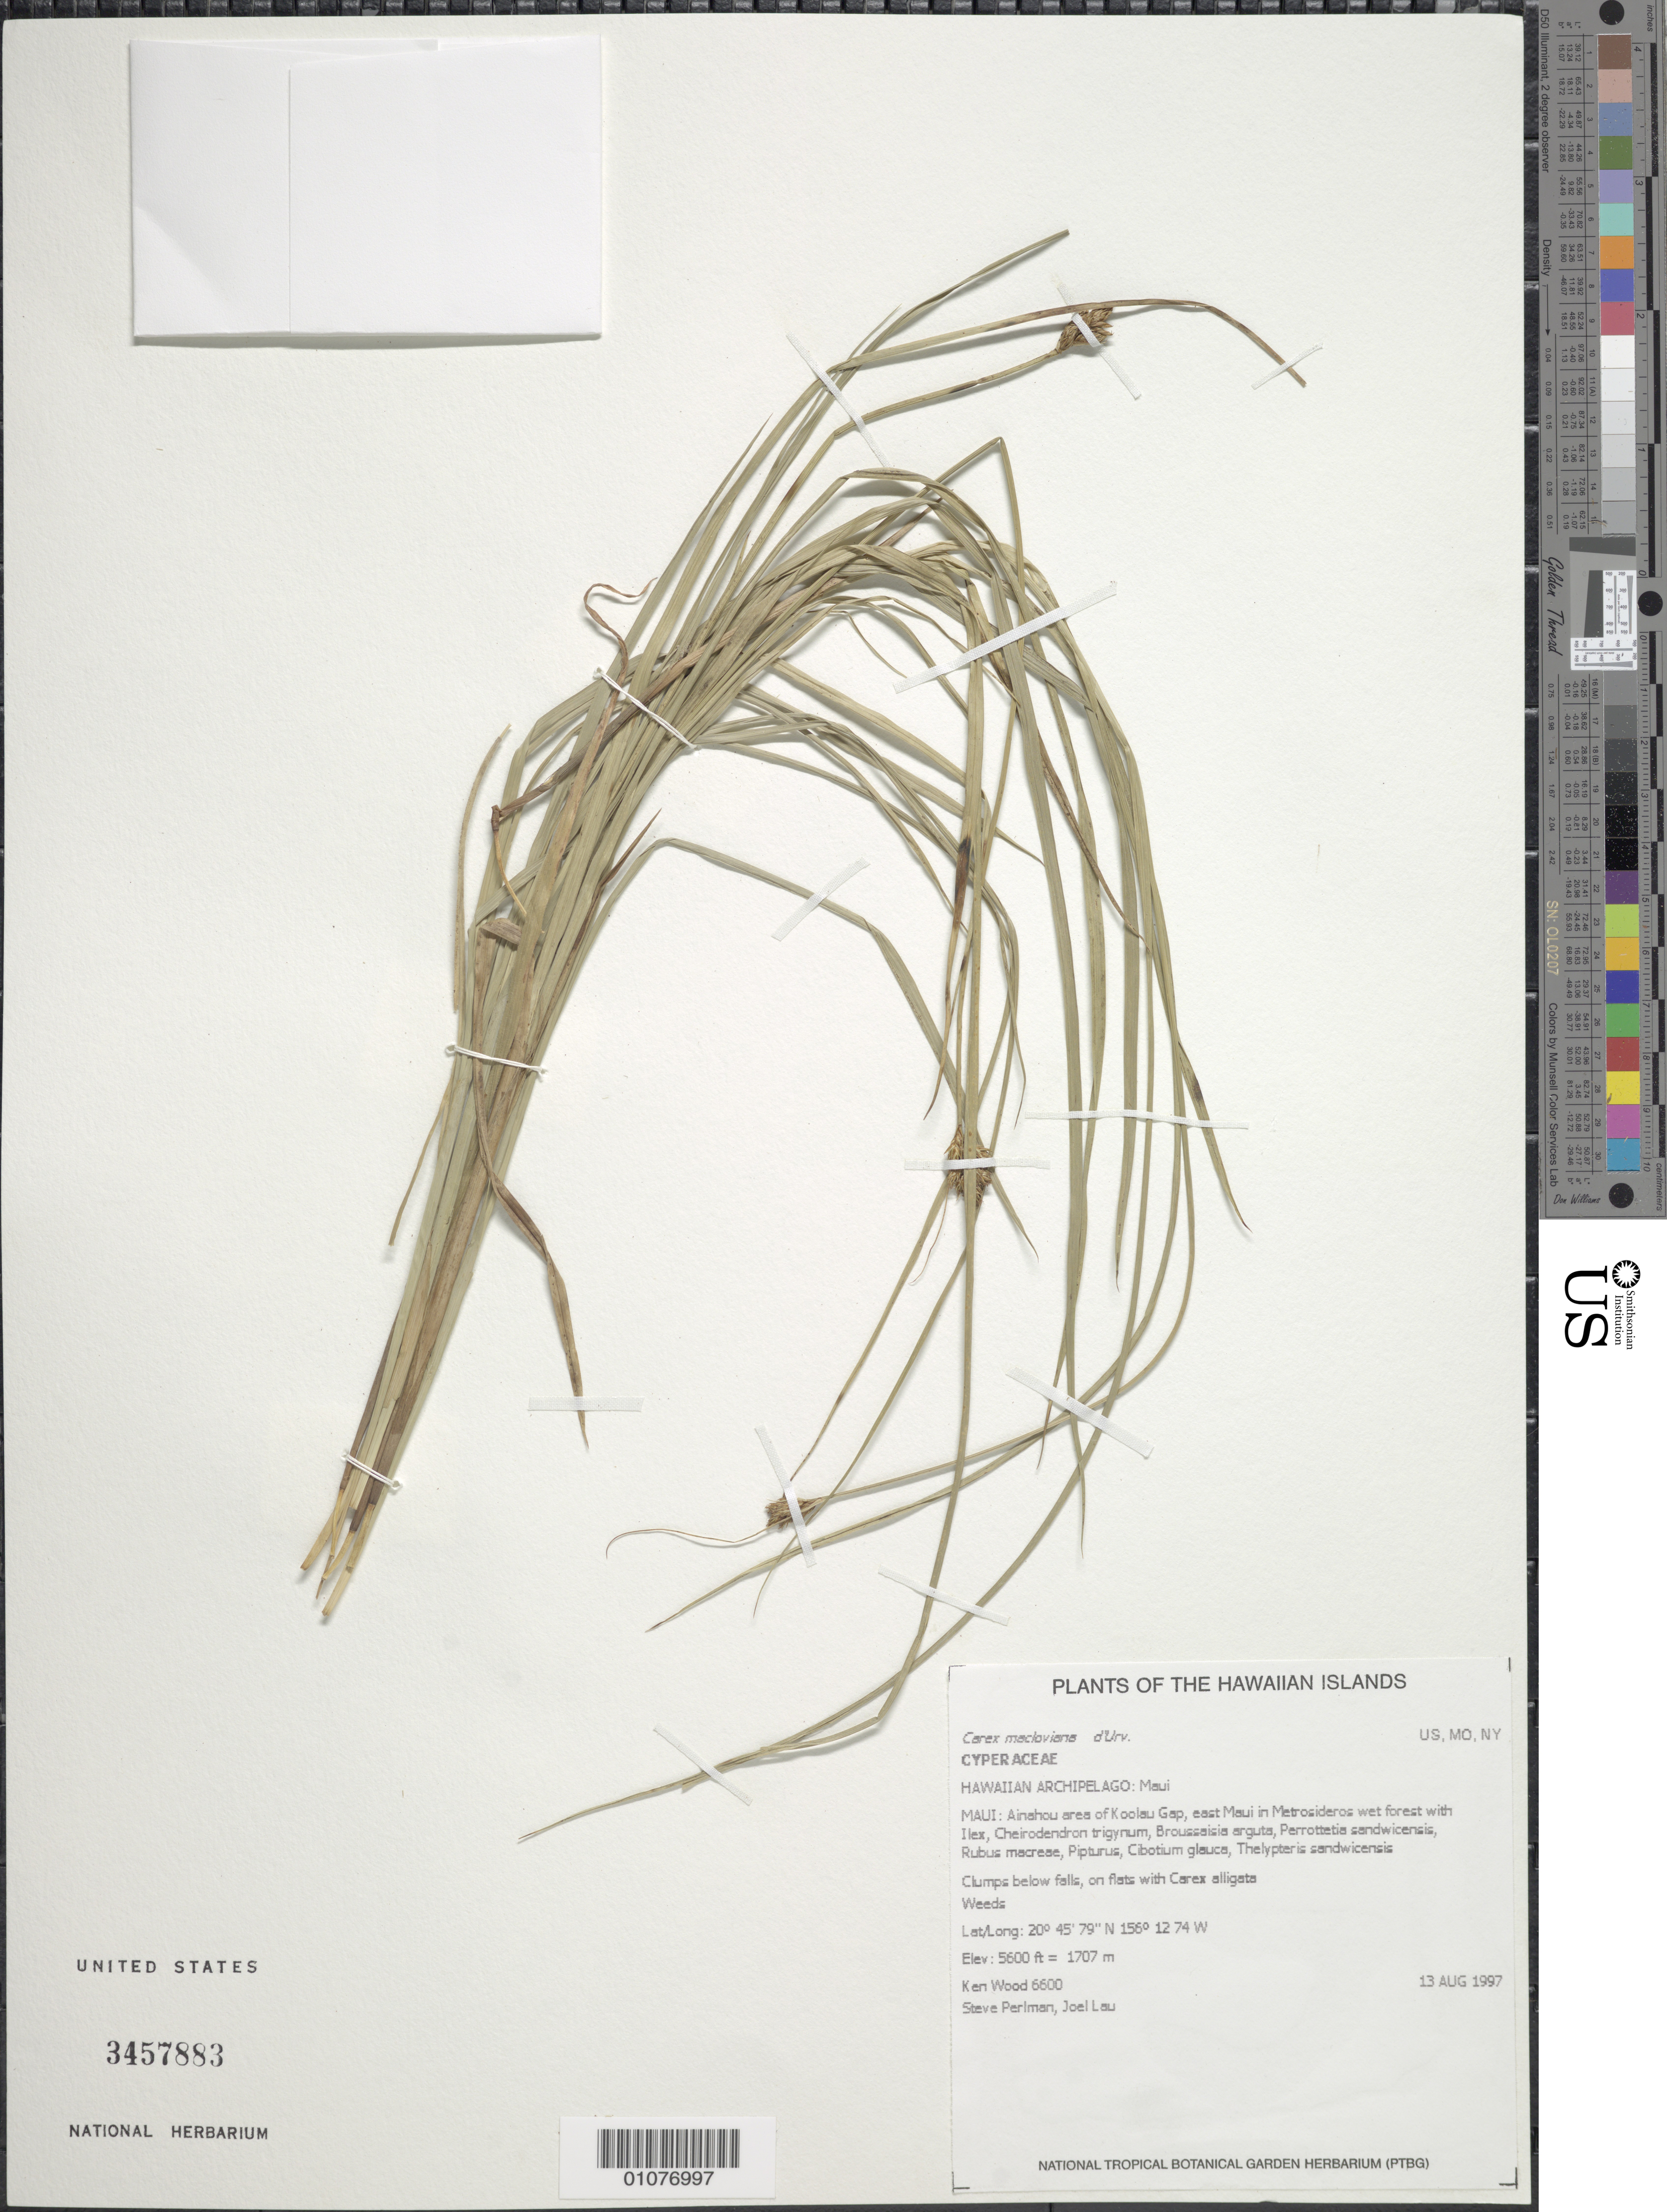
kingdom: Plantae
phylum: Tracheophyta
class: Liliopsida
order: Poales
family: Cyperaceae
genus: Carex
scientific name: Carex subfusca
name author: W. Boott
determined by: Wagner, W. L., (BOT), Smithsonian Institution - National Museum of Natural History (UNITED STATES)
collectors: K. R. Wood, S. P. Perlman & J. Lau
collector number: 6600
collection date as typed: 13 Aug 1997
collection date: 1997-08-13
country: United States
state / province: Hawaii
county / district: Maui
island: Maui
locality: East Maui, Ainahou area of Koolau Gap in Metrosideros wet forest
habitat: Clumps below falls, on flats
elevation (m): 1707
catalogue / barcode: US 3457883